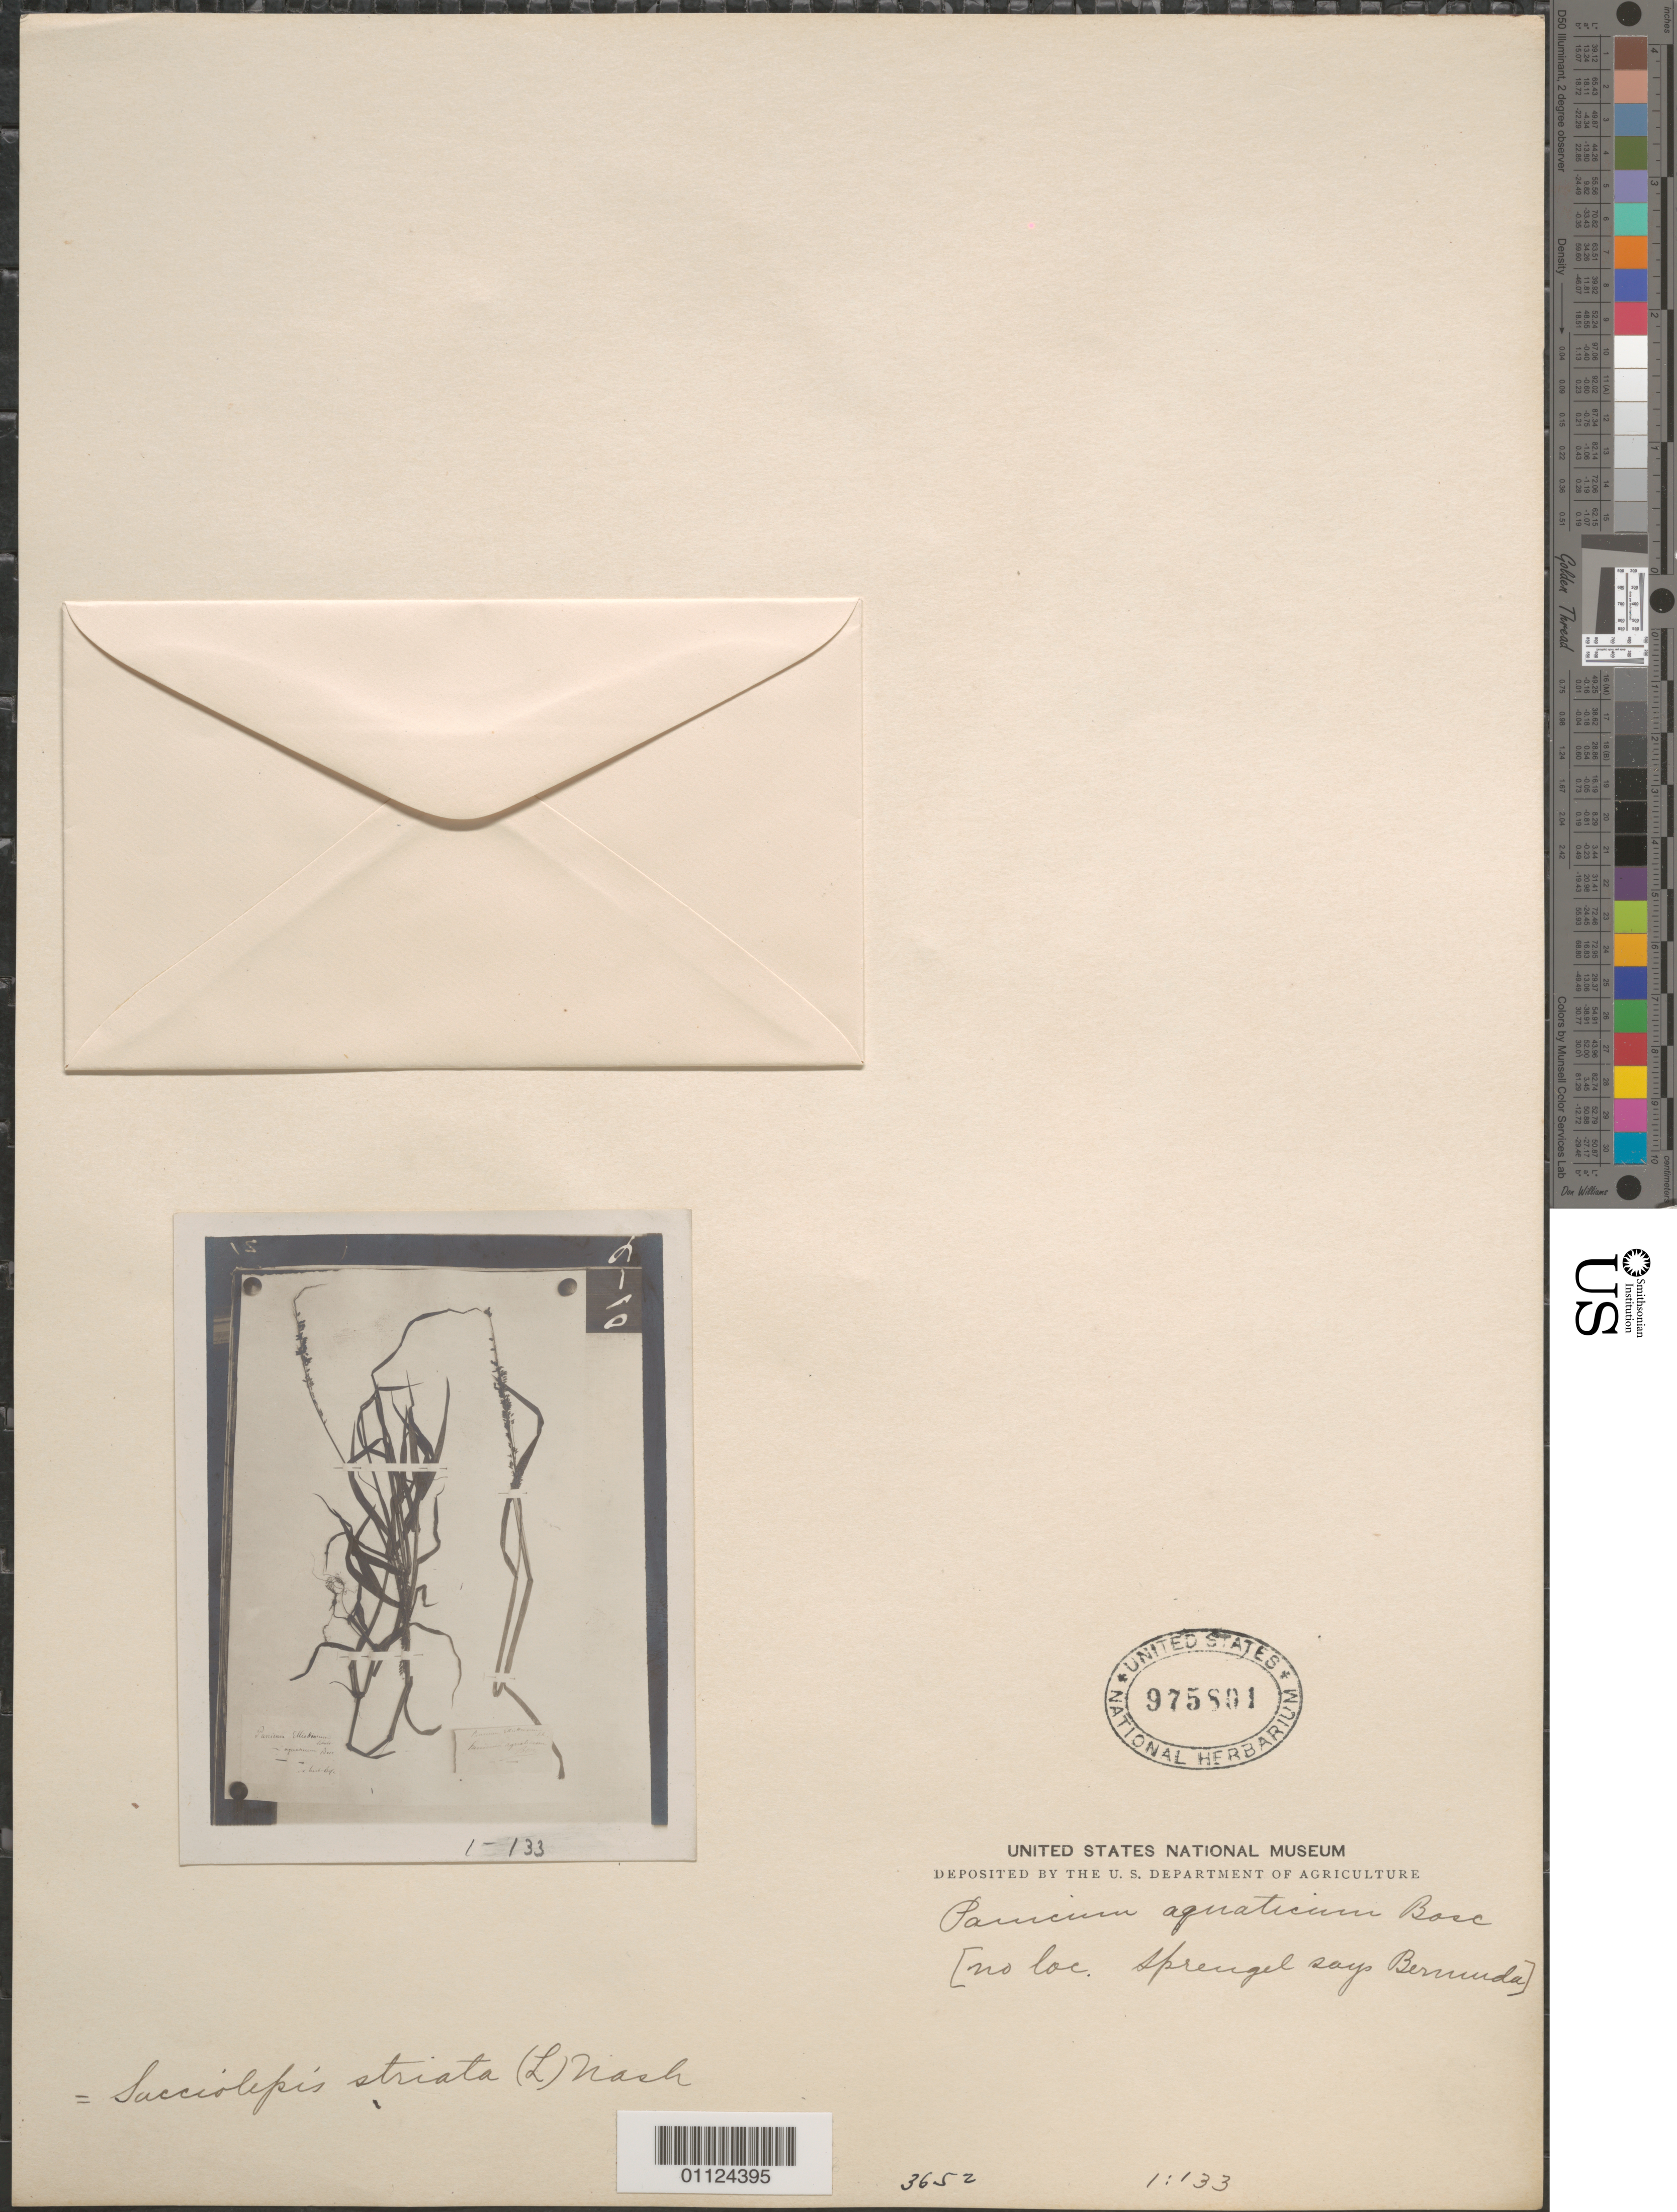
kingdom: Plantae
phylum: Tracheophyta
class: Liliopsida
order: Poales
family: Poaceae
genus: Sacciolepis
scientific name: Sacciolepis striata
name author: (L.) Nash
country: Bermuda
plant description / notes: Fragment.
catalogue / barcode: US 975801